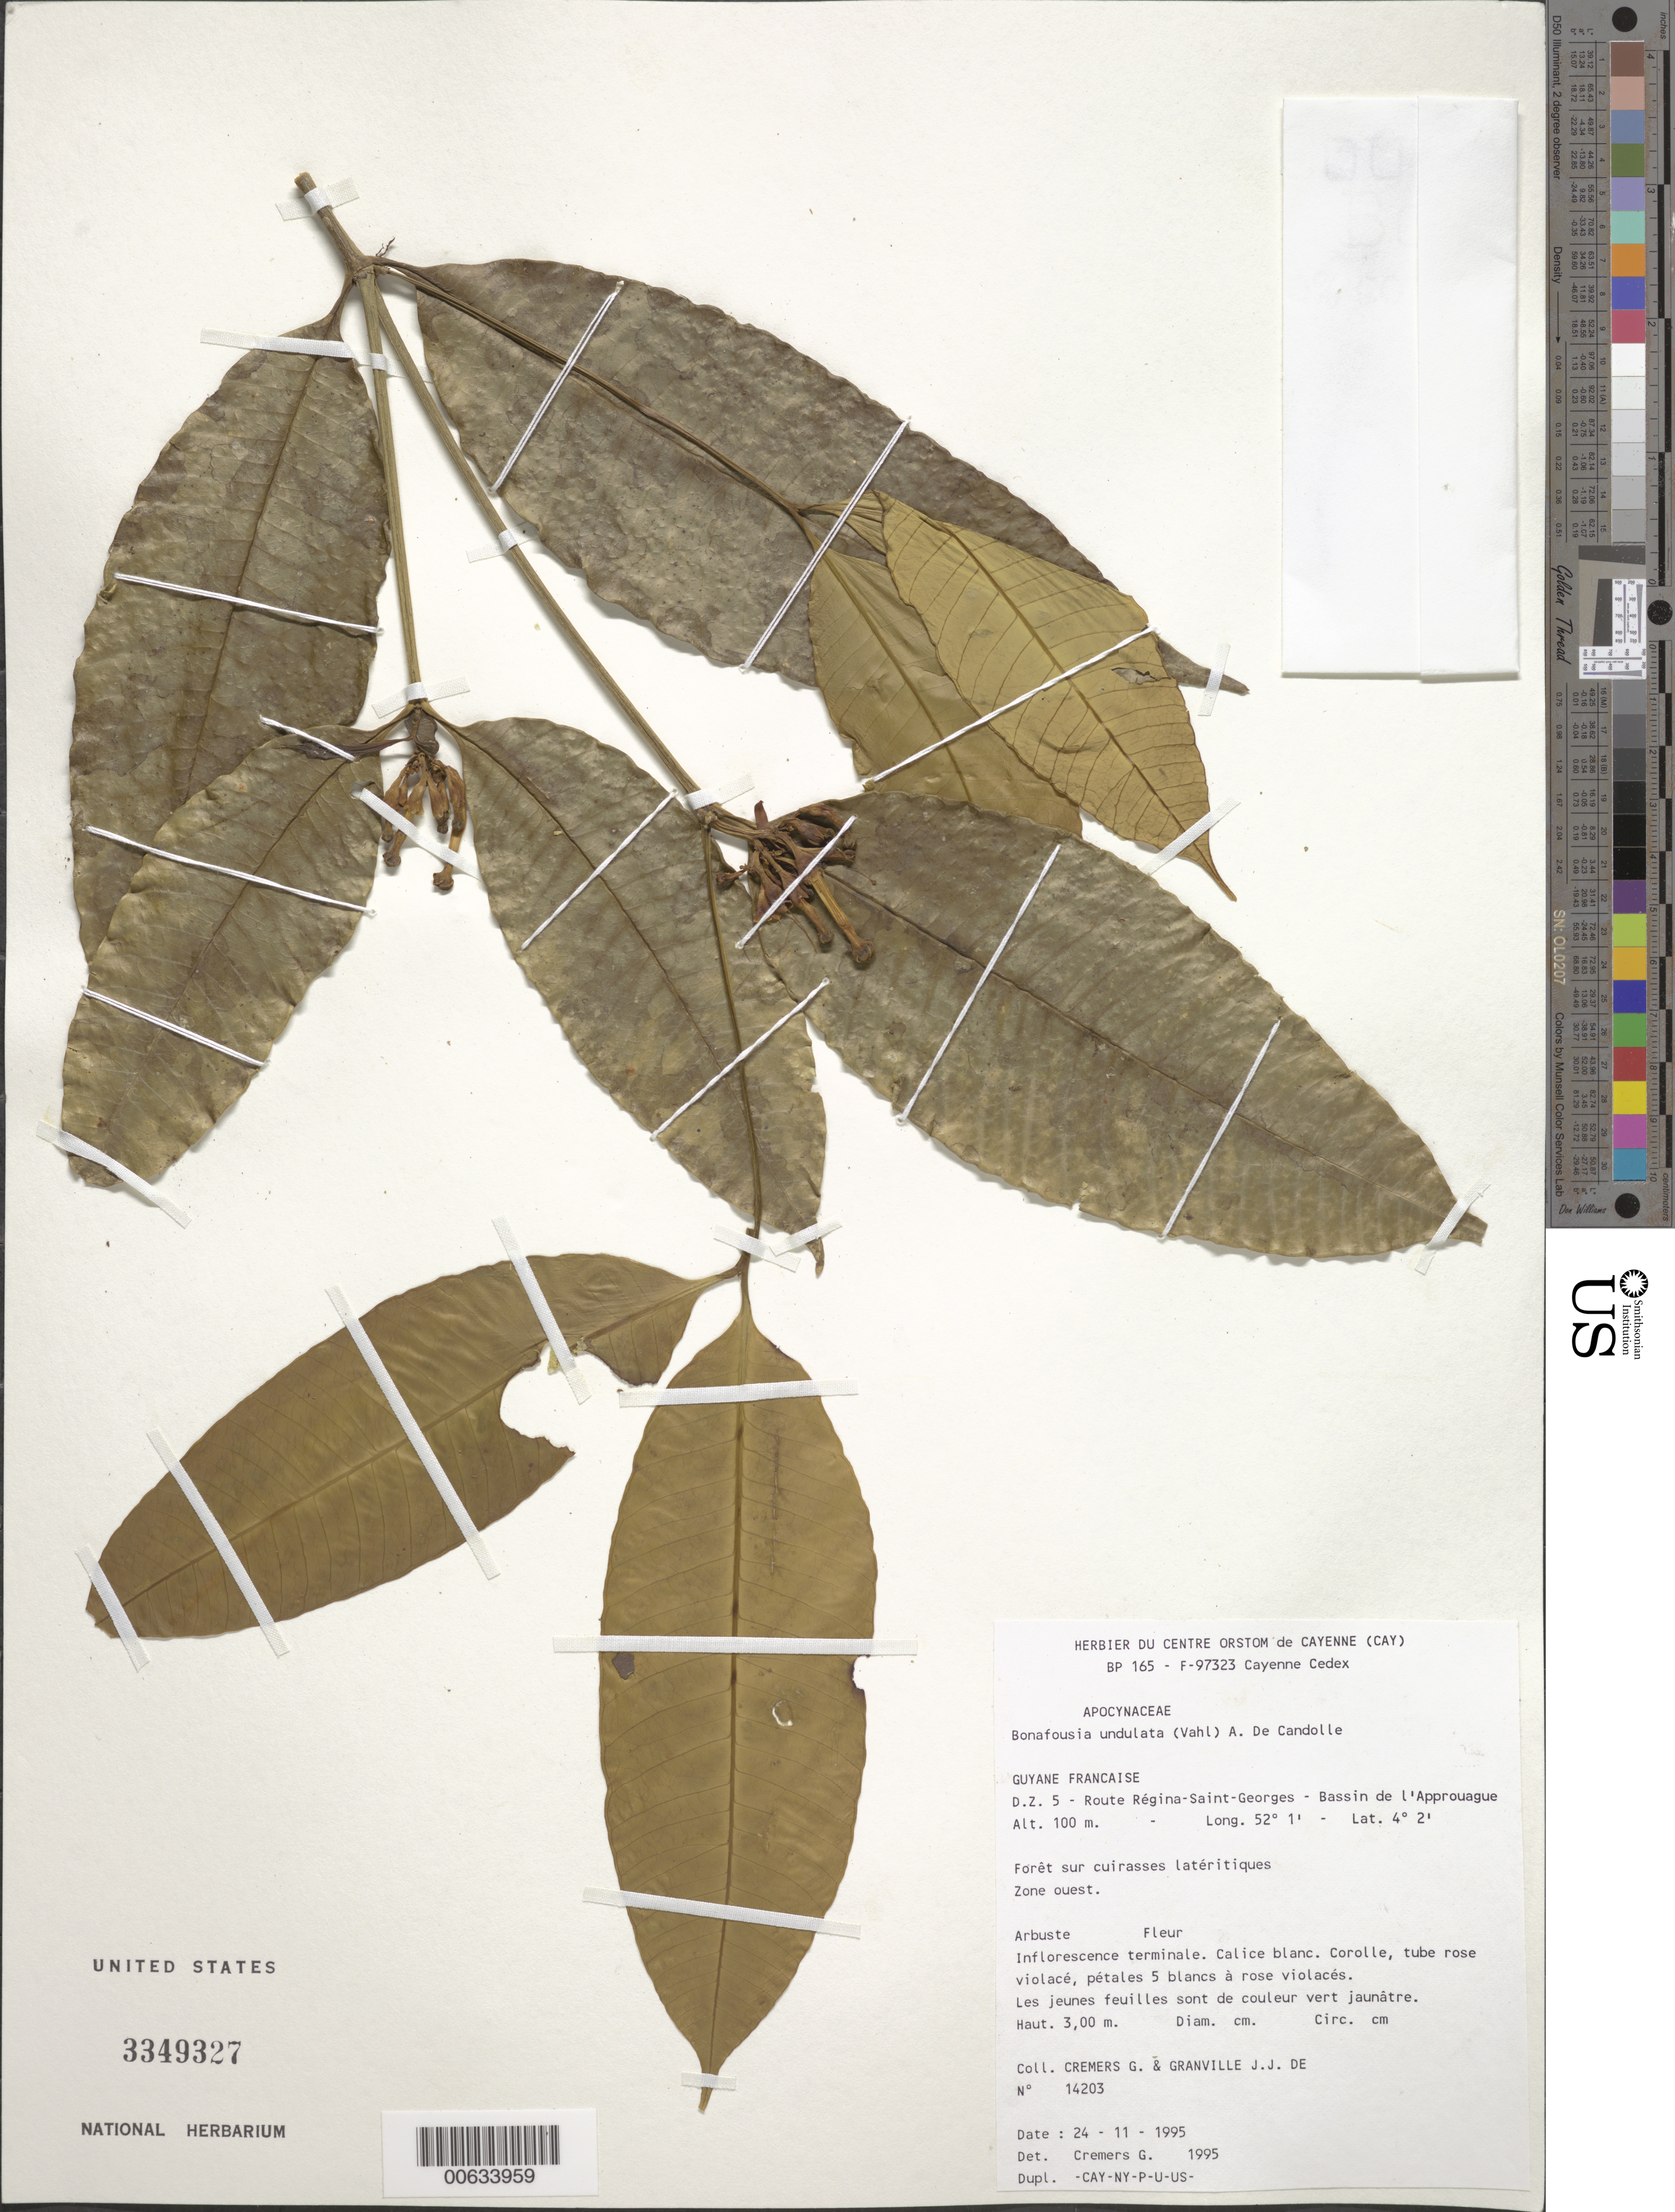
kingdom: Plantae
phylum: Tracheophyta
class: Magnoliopsida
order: Gentianales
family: Apocynaceae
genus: Bonafousia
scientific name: Bonafousia undulata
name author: (Vahl) A. DC.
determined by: Cremers, Georges A.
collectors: G. Cremers & J.-J. de Granville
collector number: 14203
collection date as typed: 24-Nov-95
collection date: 1995-11-24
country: French Guiana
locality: Route Regina-Saint-Georges, D.Z. 5, Bassin de l'Approuague, zone ouest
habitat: Foret sur cuirasses lateritiques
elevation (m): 100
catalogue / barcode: US 3349327